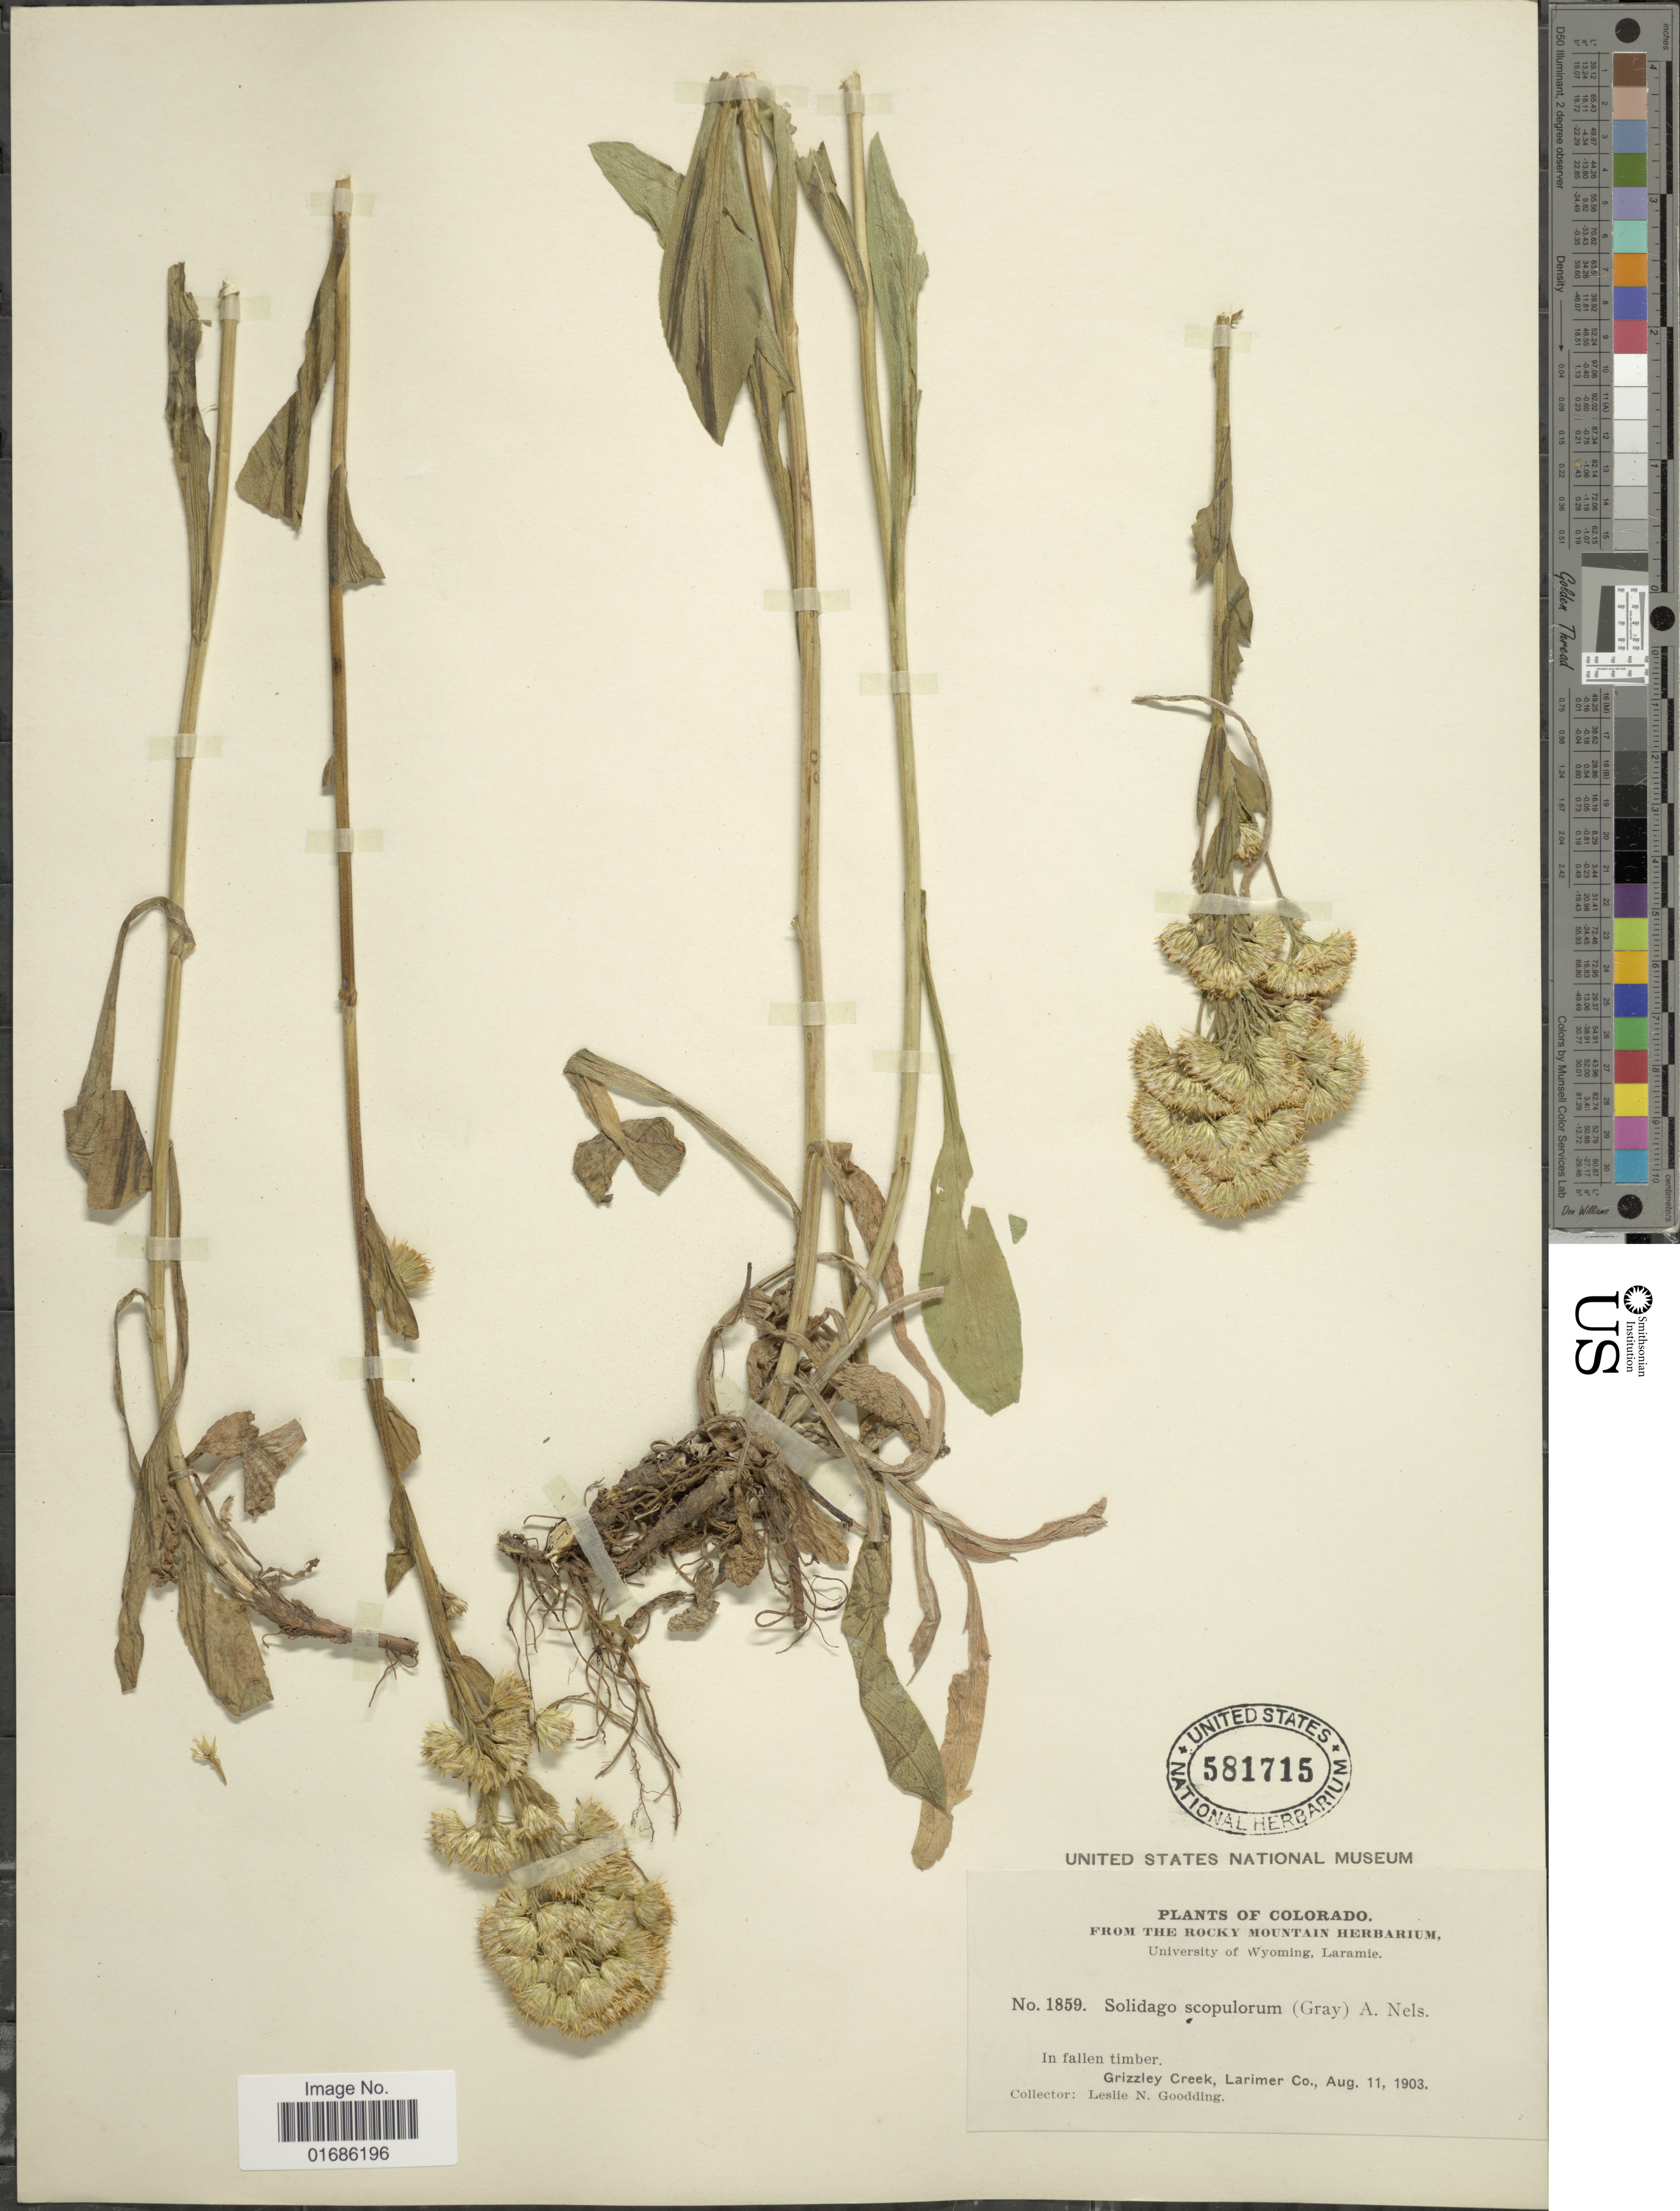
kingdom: Plantae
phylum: Tracheophyta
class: Magnoliopsida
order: Asterales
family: Asteraceae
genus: Solidago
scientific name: Solidago ciliosa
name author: Greene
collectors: L. N. Goodding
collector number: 1859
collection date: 1903-08-11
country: United States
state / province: Colorado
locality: In fallen timber, Grizzley Creek, Larimer Co.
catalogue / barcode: US 581715